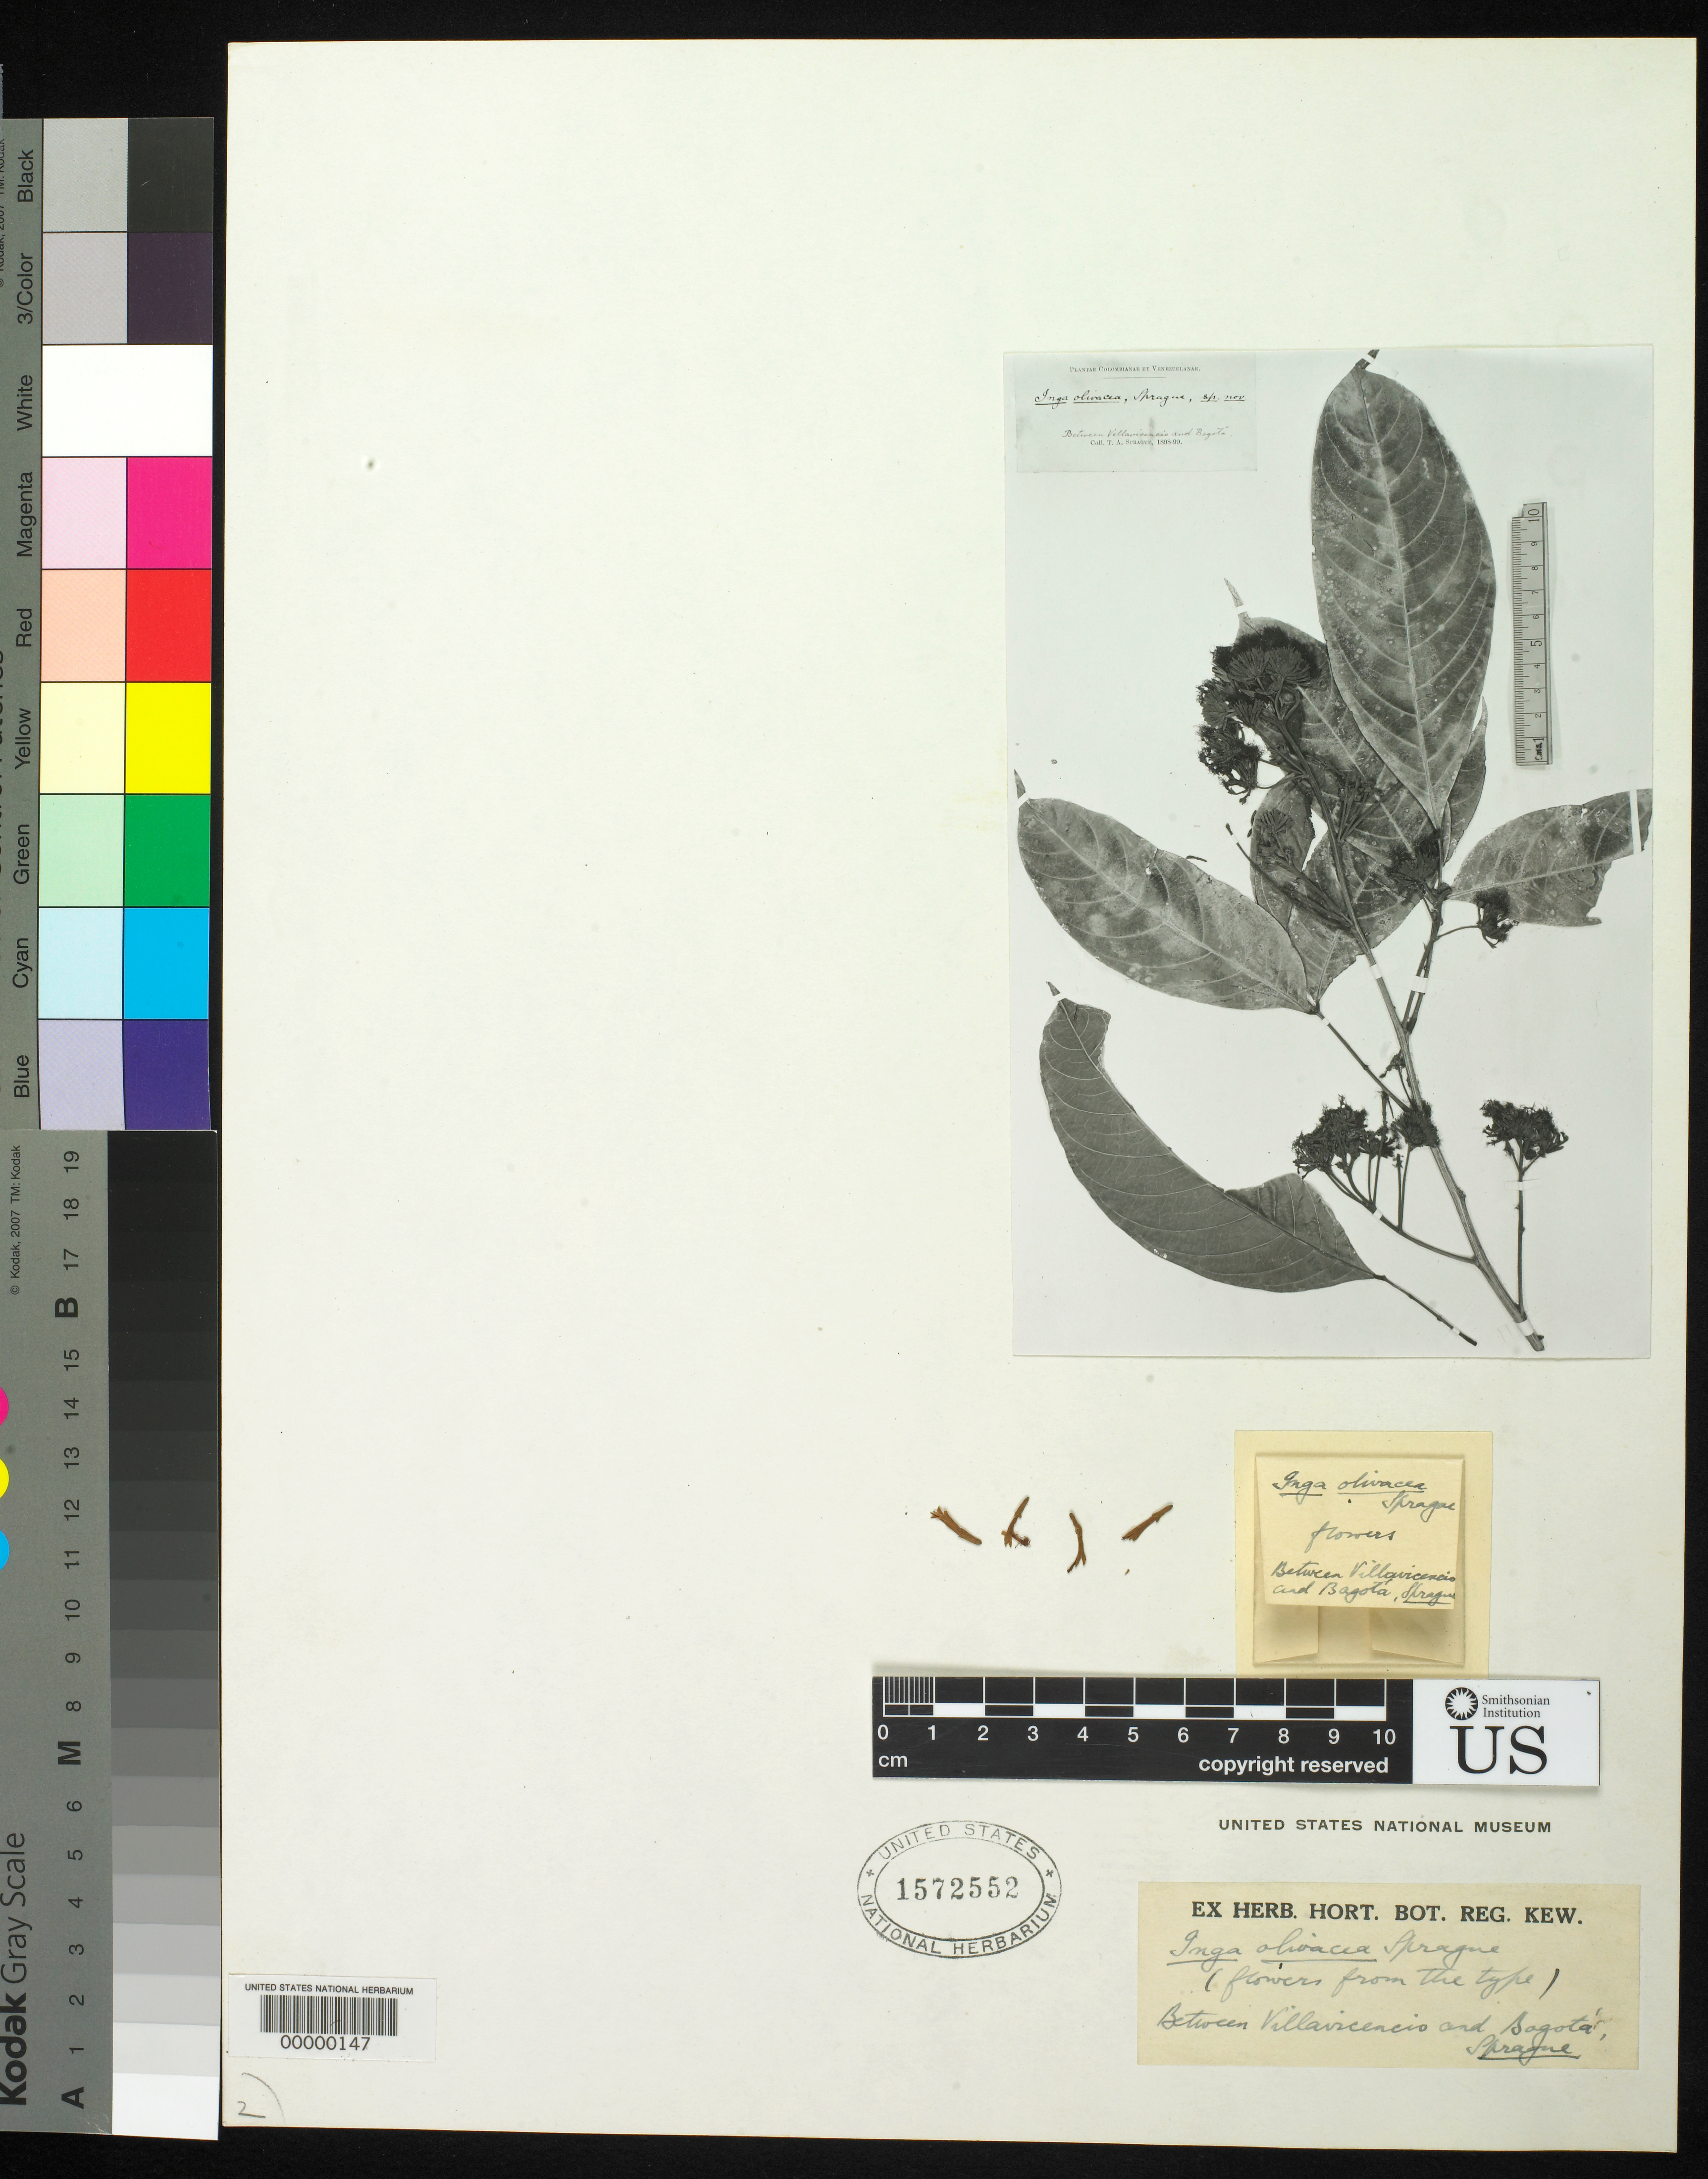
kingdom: Plantae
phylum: Tracheophyta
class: Magnoliopsida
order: Fabales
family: Fabaceae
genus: Inga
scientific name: Inga olivacea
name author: Sprague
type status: Type Fragment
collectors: T. A. Sprague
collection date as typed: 1898 to -- --- 1899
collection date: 1898/1899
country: Colombia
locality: Between Villa Ircencio and Bogota.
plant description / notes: Photograph and fragmentary material (flowers) of type specimen ex herb. Kew.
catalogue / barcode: US 1572552